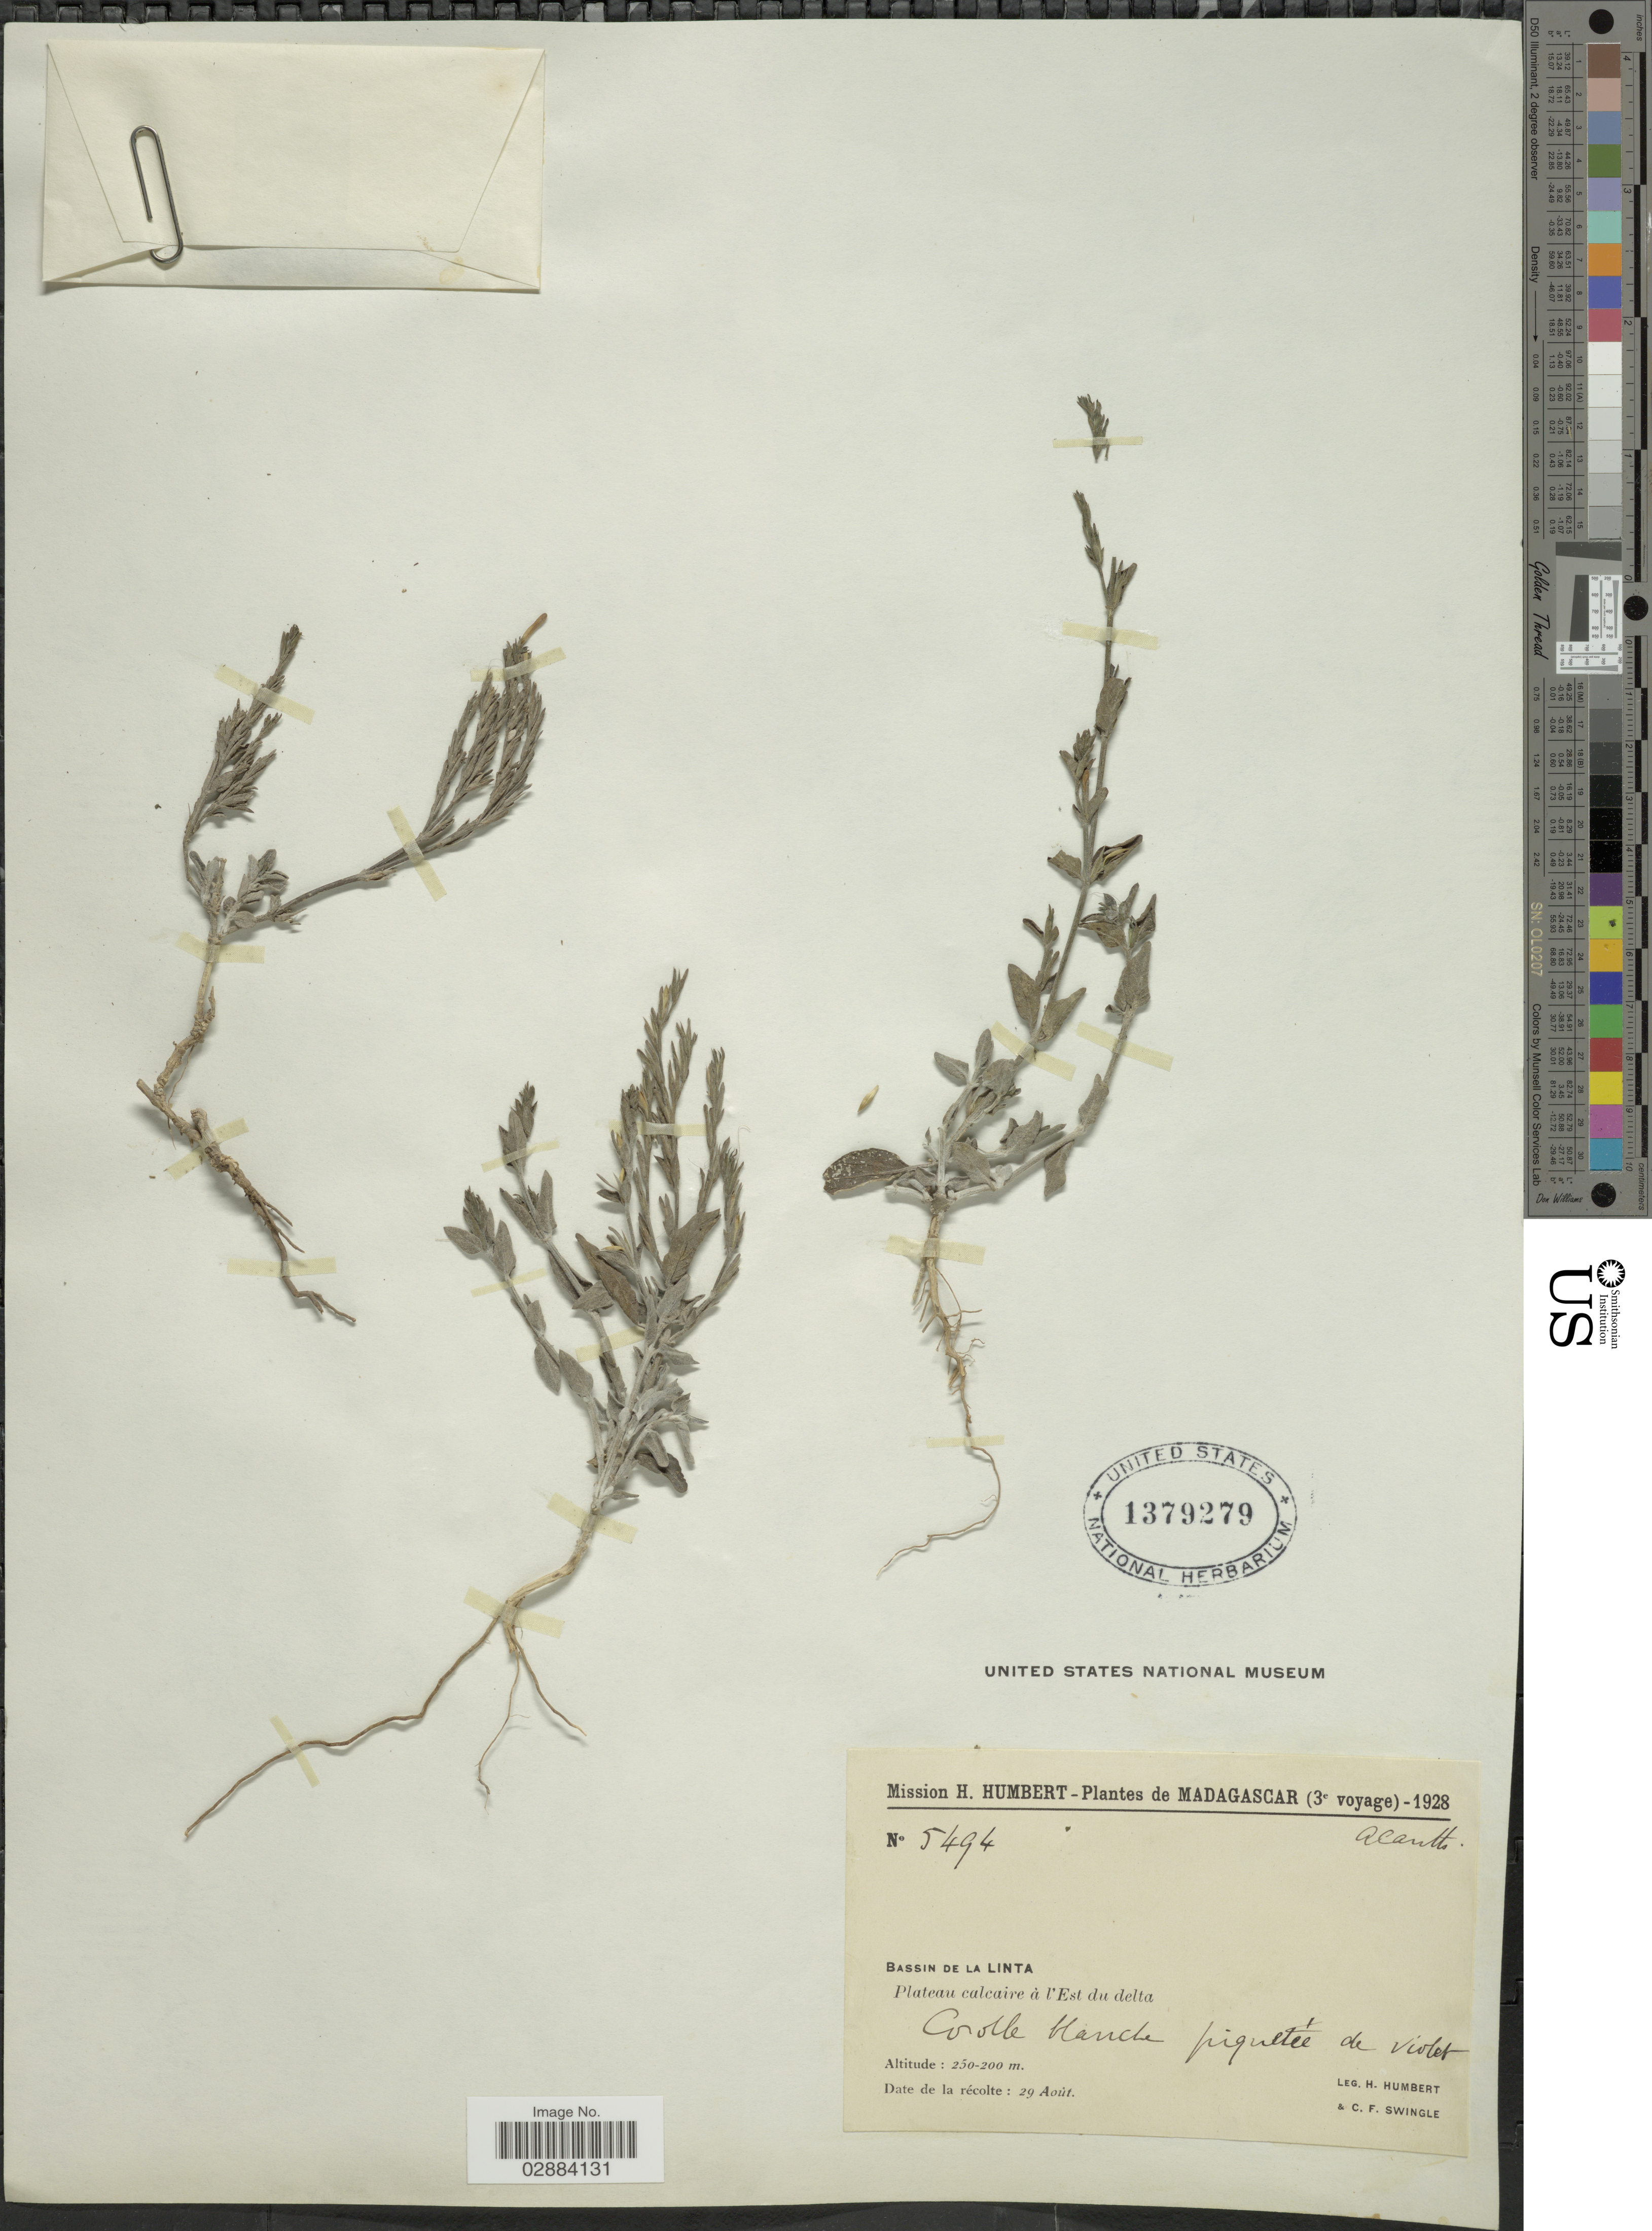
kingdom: Plantae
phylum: Tracheophyta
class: Magnoliopsida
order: Lamiales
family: Acanthaceae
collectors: H. Humbert & C. Swingle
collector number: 5494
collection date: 1928-08-29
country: Madagascar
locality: Bassin de La Linta. Plateau calcaire à l'Est du delta.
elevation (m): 200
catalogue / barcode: US 1379279